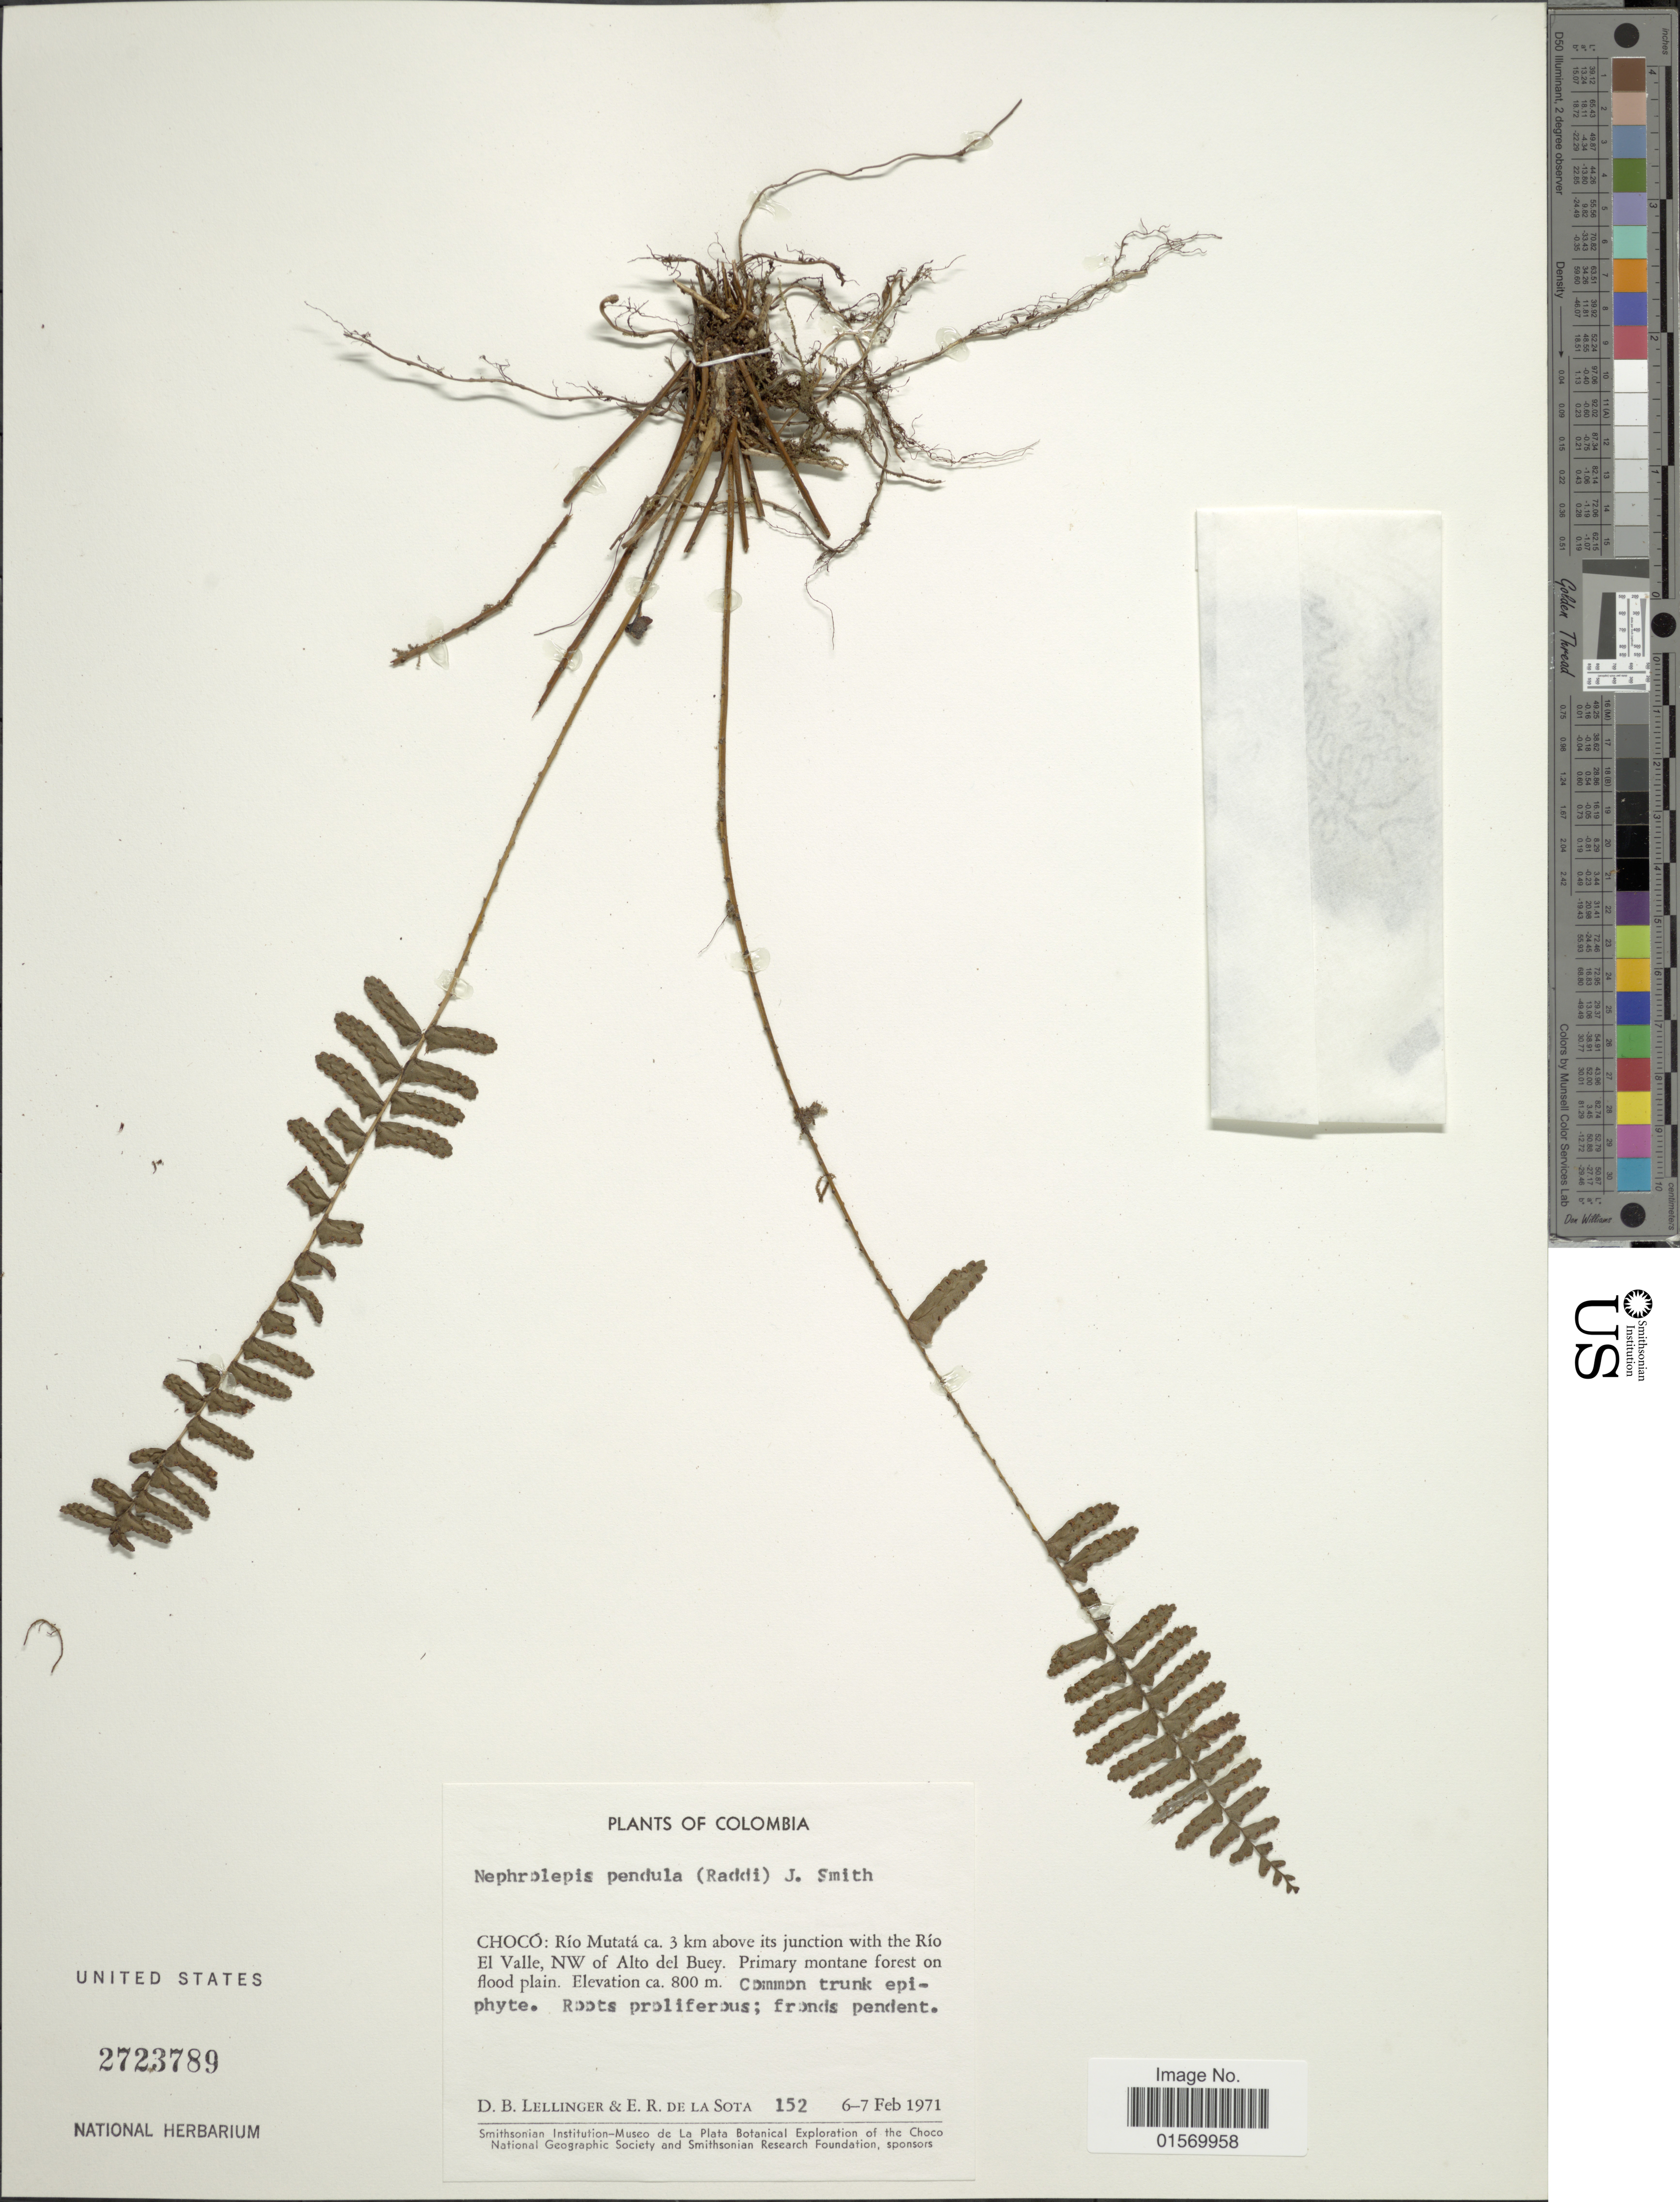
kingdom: Plantae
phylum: Tracheophyta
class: Polypodiopsida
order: Polypodiales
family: Nephrolepidaceae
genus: Nephrolepis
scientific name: Nephrolepis pendula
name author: (Raddi) J. Sm.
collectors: D. B. Lellinger & E. R. de la Sota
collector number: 152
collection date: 1971-02-06/1971-02-07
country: Colombia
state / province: Chocó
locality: Río Mutatá ca. 3 km above its junction with the Río El Valle, NW of Alto del Buey. Primary montane forest on flood plain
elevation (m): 800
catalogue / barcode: US 2723789